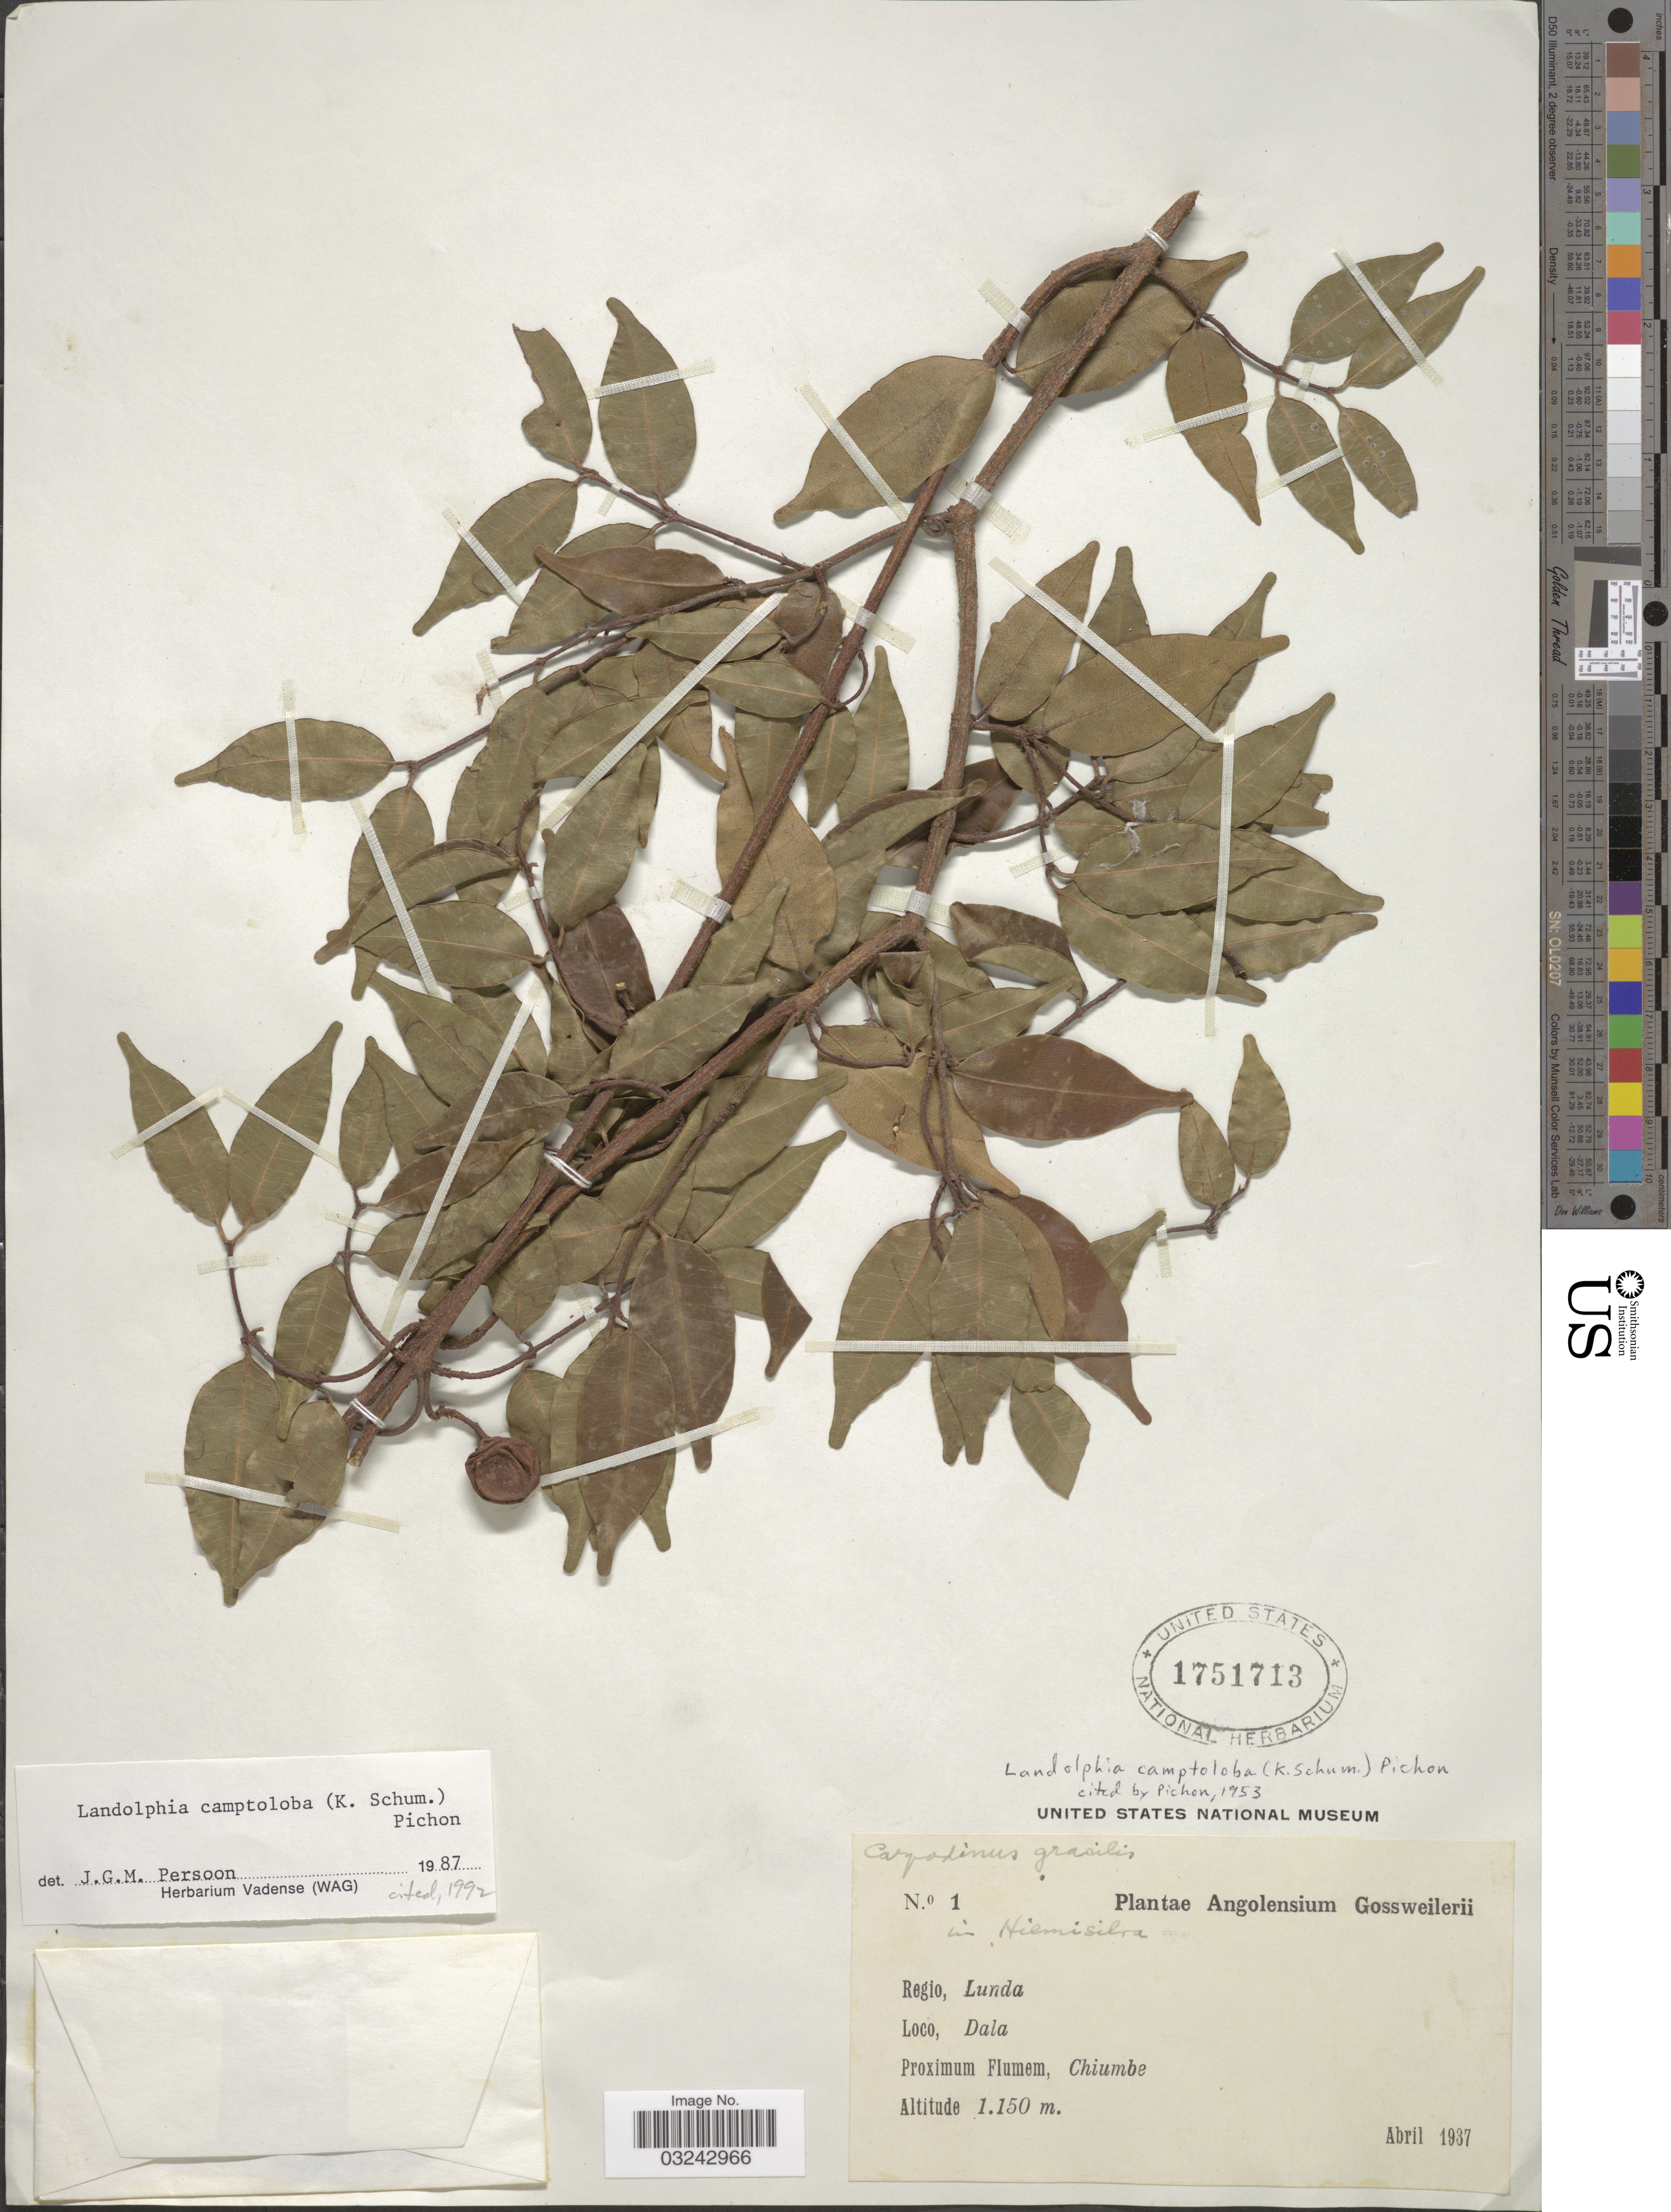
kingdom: Plantae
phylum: Tracheophyta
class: Magnoliopsida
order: Gentianales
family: Apocynaceae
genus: Landolphia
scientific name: Landolphia camptoloba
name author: (K. Schum.) Pichon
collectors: -. Gossweiler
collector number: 1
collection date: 1937-04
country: Angola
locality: Regio, Lunda, Dala, Chiumbe.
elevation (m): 1150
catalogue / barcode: US 1751713